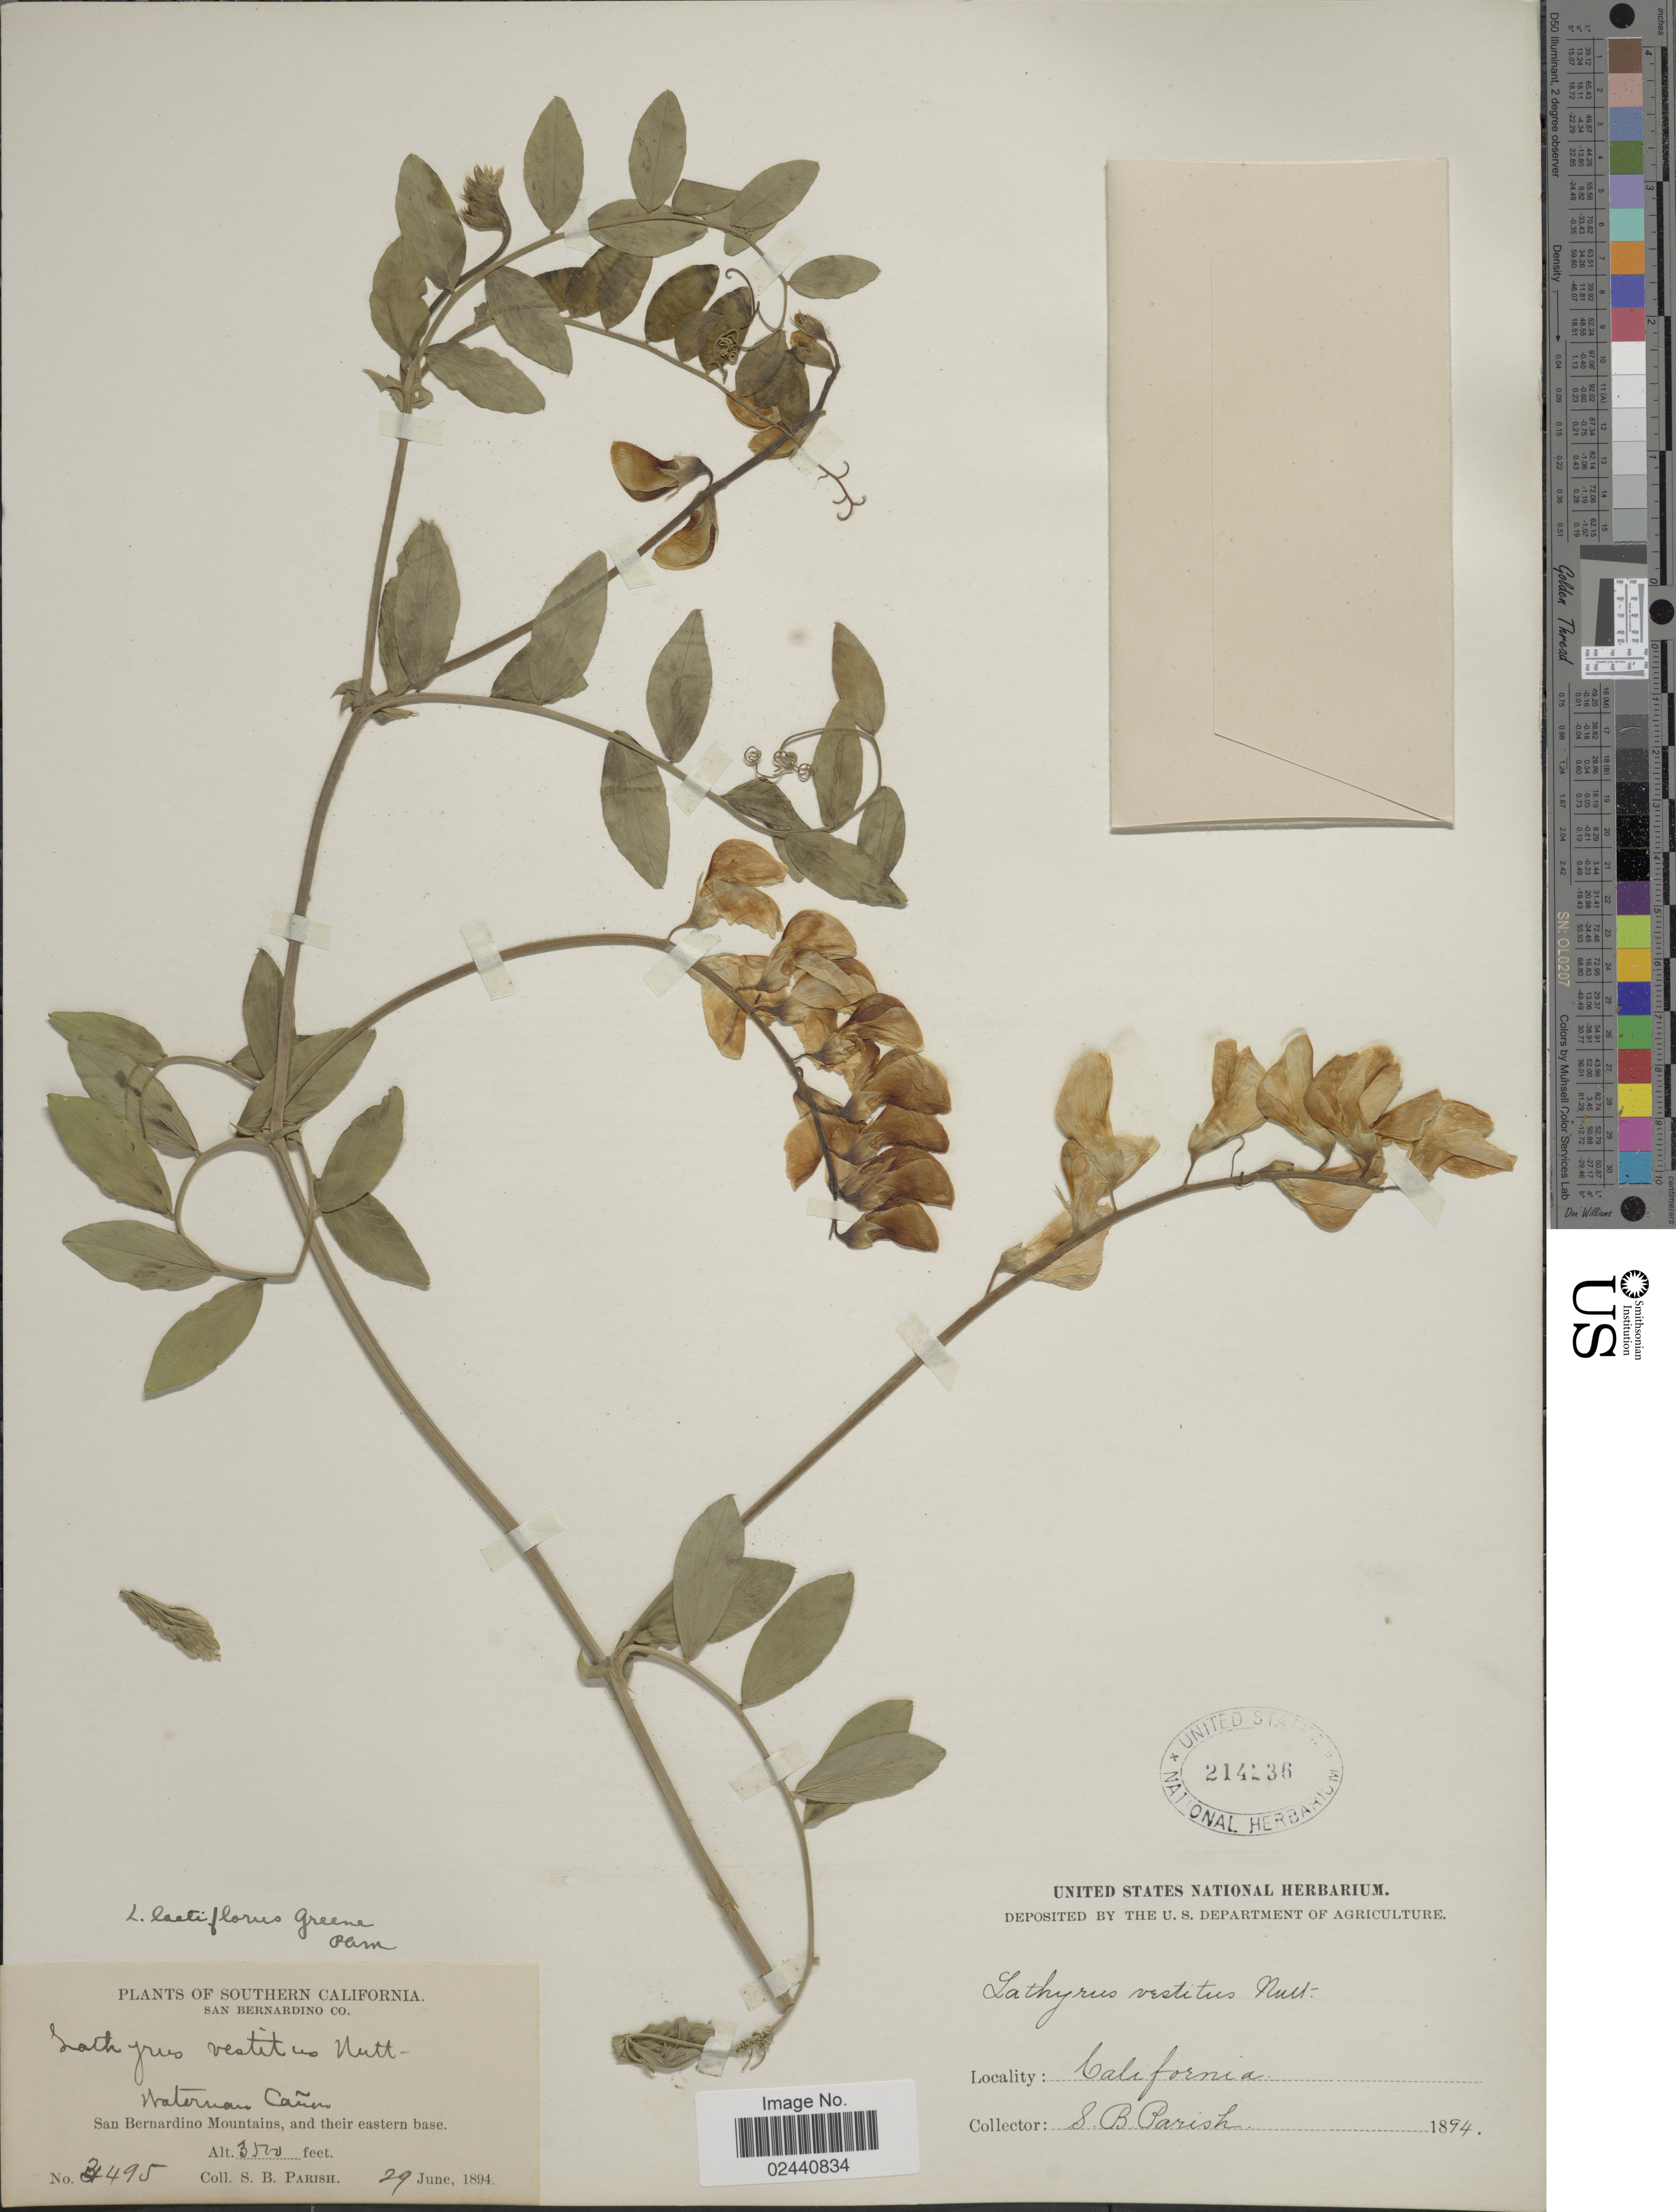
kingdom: Plantae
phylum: Tracheophyta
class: Magnoliopsida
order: Fabales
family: Fabaceae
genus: Lathyrus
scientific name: Lathyrus laetiflorus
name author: Greene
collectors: S. B. Parish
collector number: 3495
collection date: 1894-06-29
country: United States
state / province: California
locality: Waterman canon, San Bernardino Mountains, and their eastern base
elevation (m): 1067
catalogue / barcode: US 214236